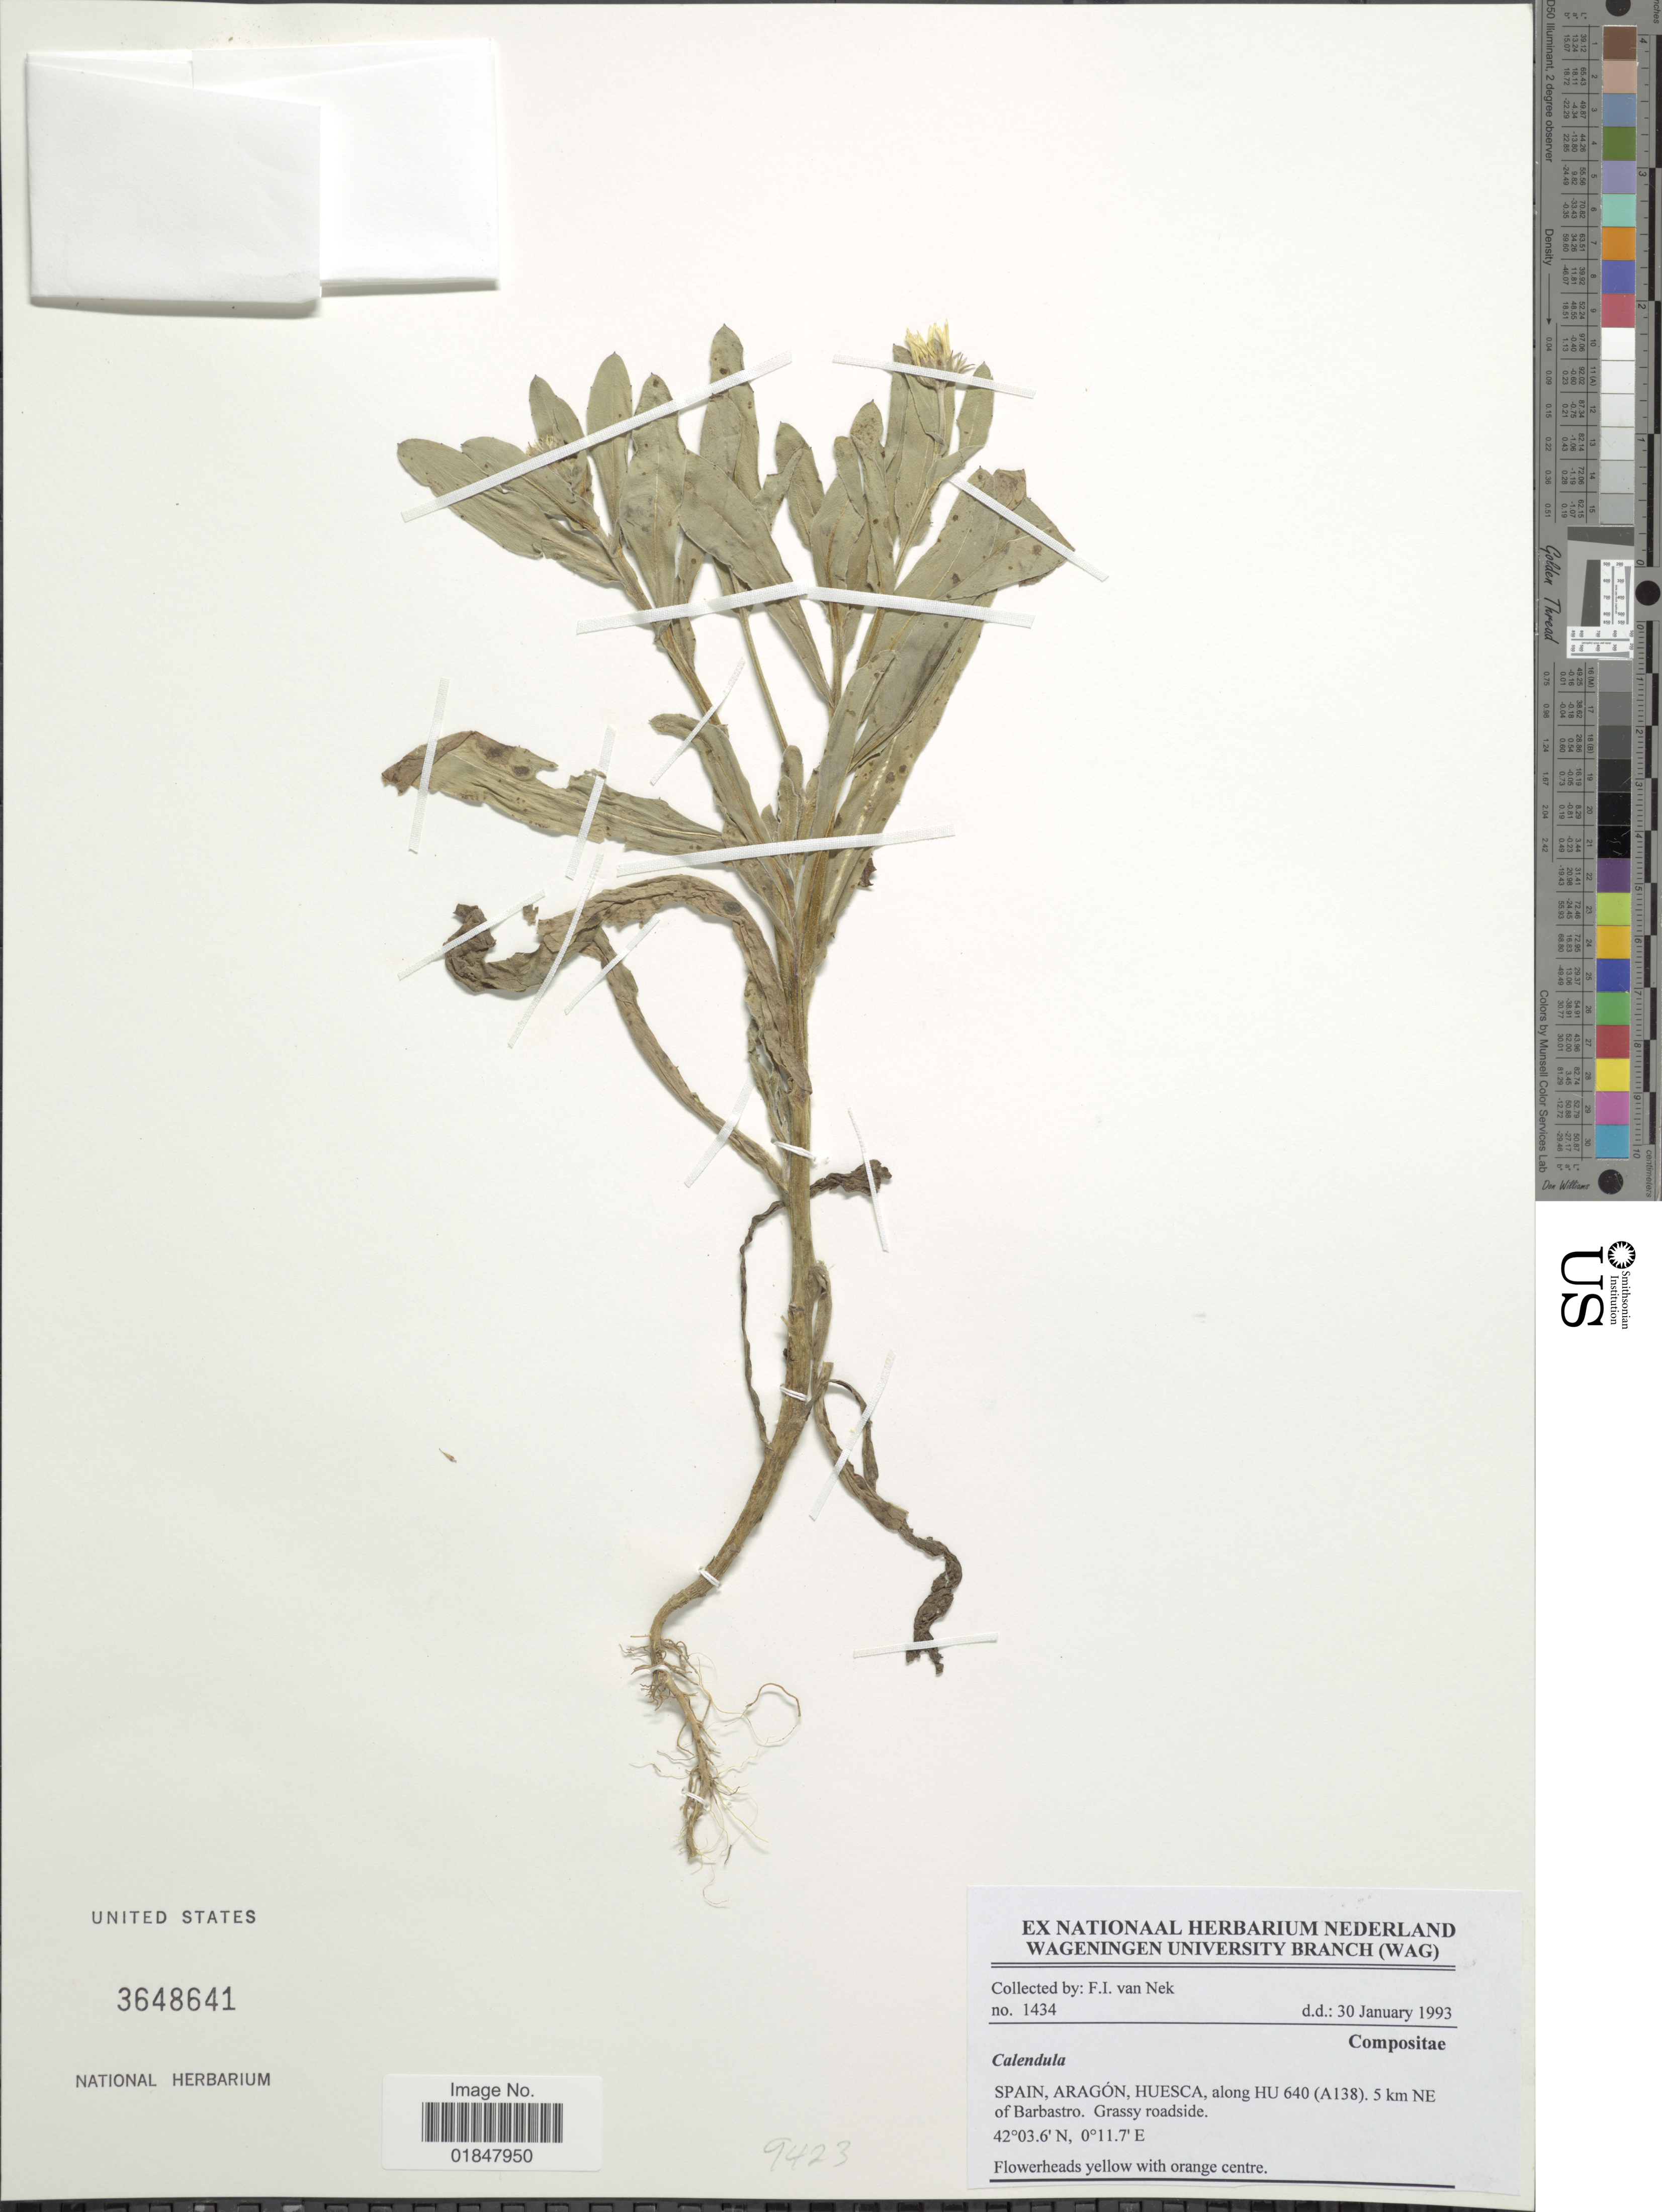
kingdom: Plantae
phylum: Tracheophyta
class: Magnoliopsida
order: Asterales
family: Asteraceae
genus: Calendula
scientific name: Calendula sp.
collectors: F. van Nek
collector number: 1434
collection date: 1993-01-30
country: Spain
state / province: Aragón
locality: Huesca, along HU 640 (A138), 5 km NE of Barbastro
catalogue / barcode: US 3648641